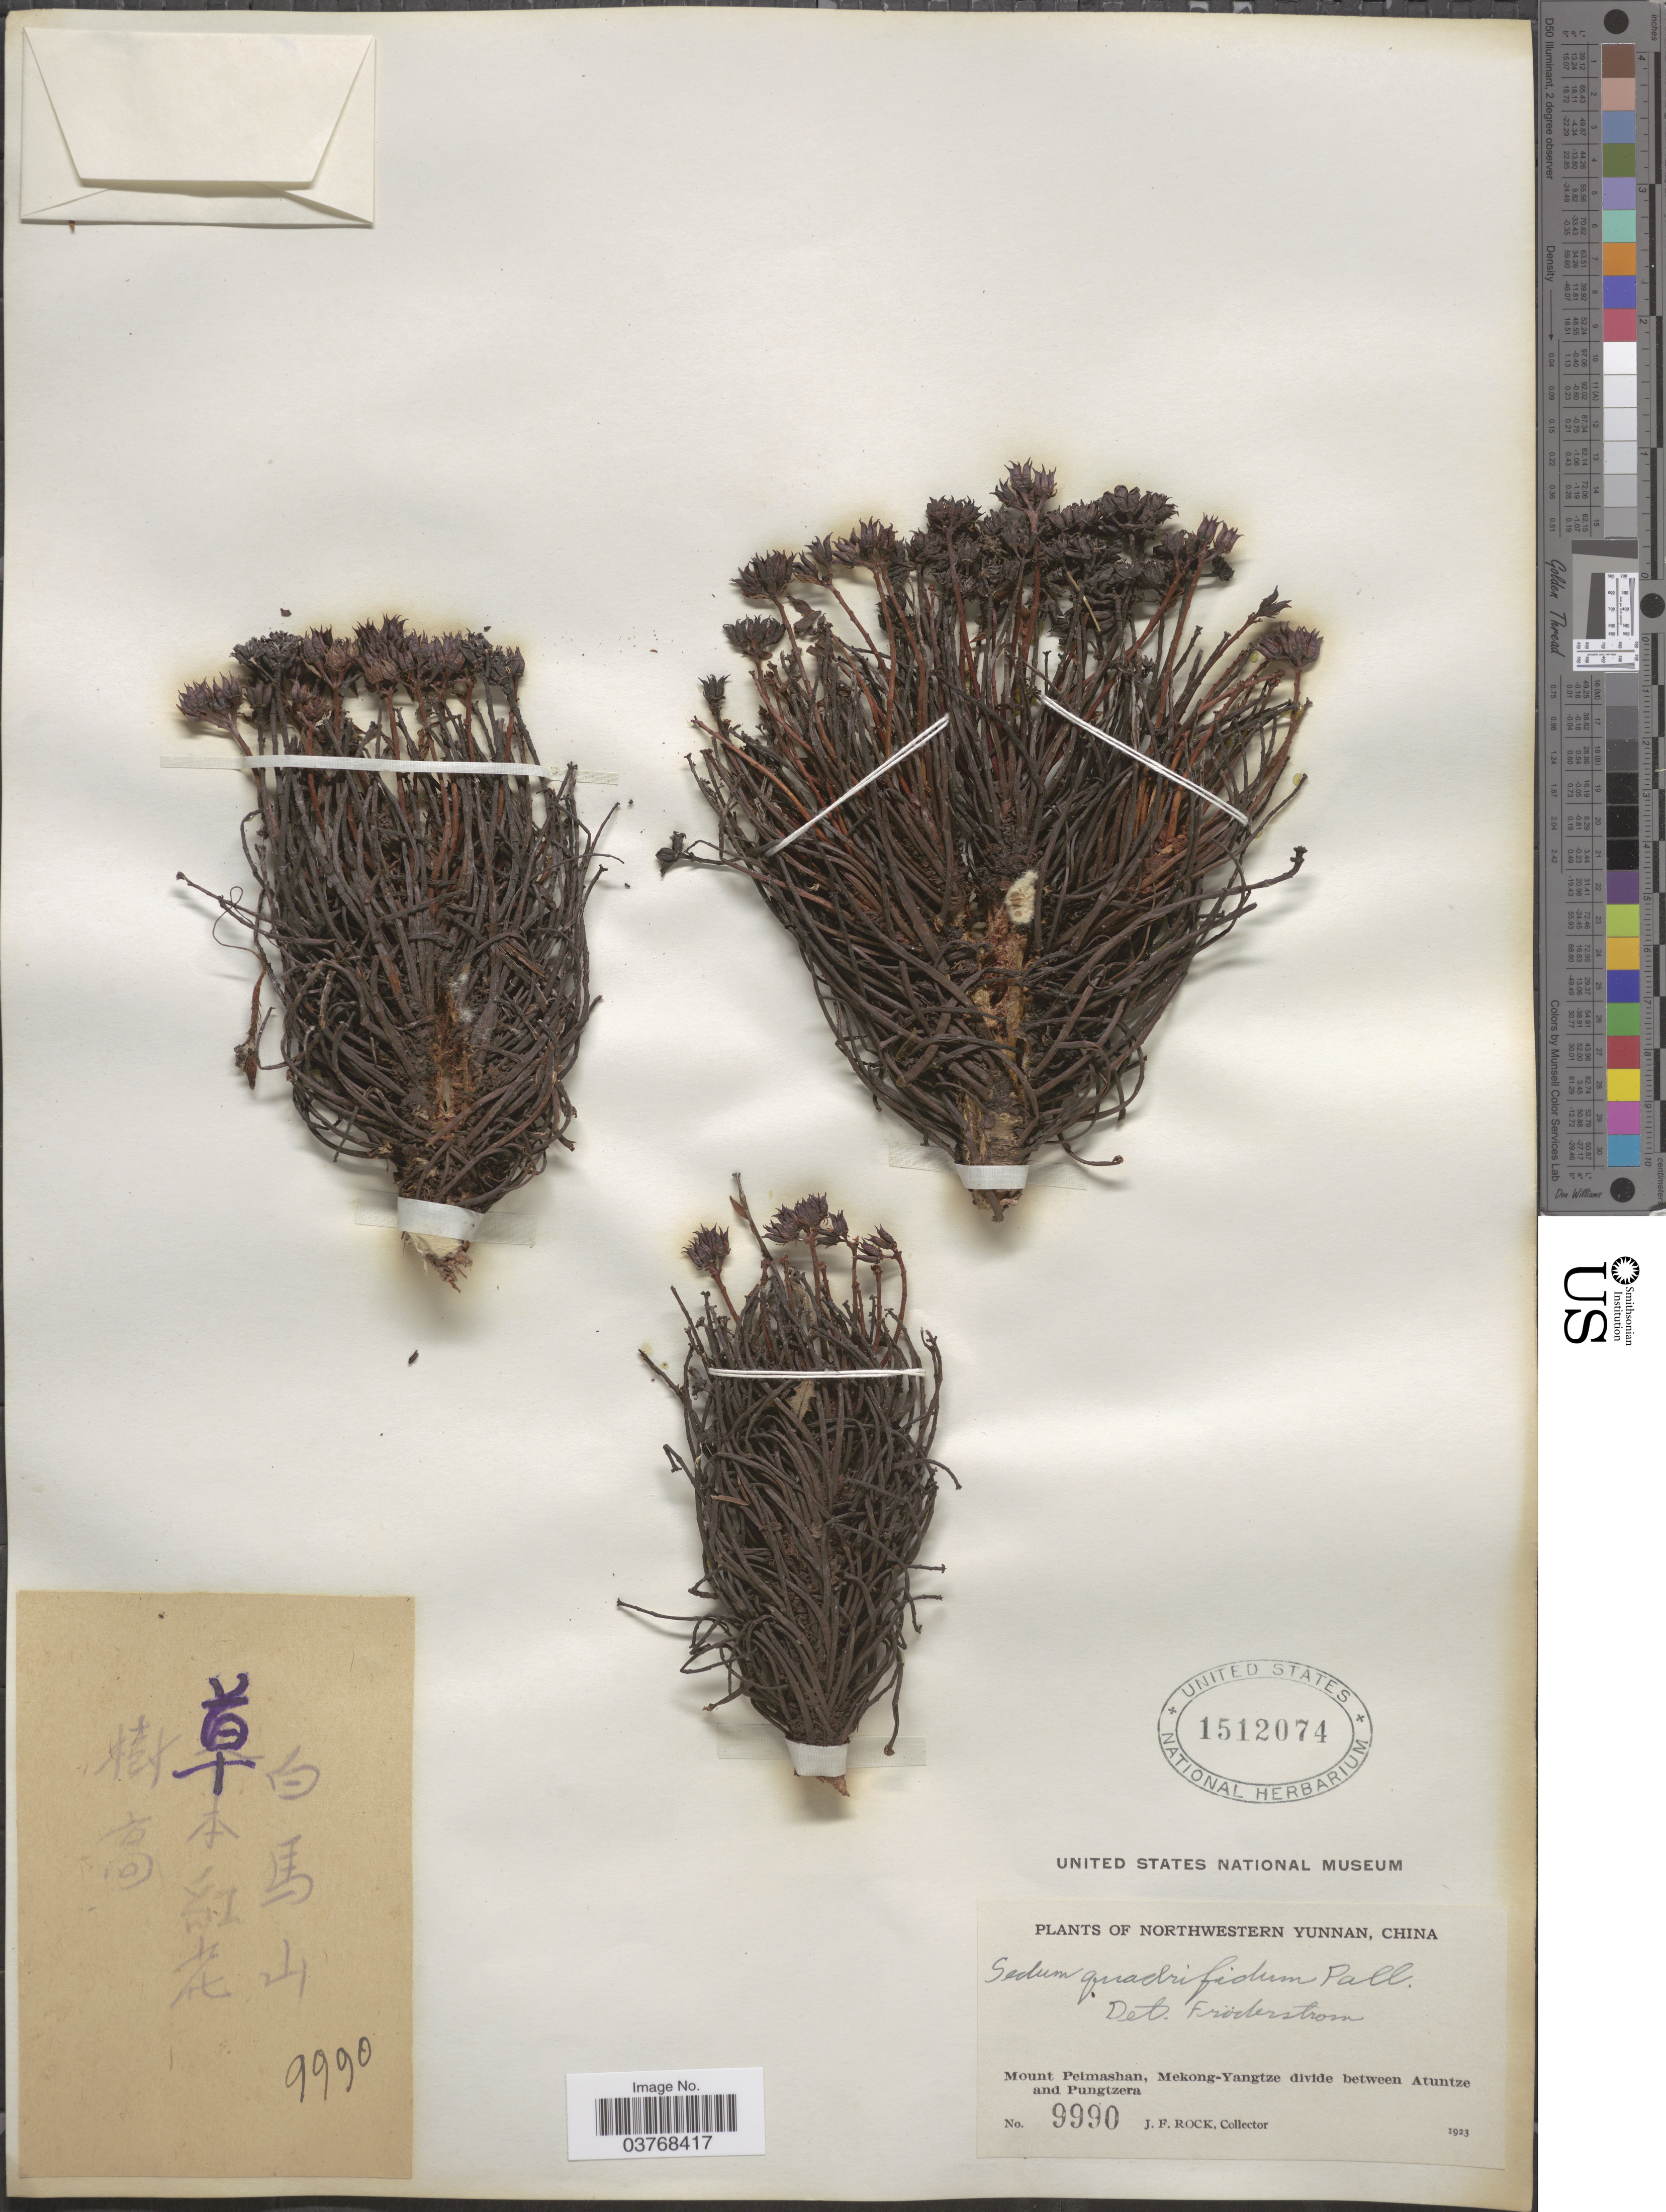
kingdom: Plantae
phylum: Tracheophyta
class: Magnoliopsida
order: Saxifragales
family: Crassulaceae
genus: Rhodiola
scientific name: Rhodiola quadrifida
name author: (Pall.) Fisch. & C.A. Mey.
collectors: J. Rock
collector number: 9990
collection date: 1923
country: China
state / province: Yunnan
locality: Northwestern Yunnan. Mount Peimashan, Mekong-Yangtze divide between Atuntze and Pungtzera.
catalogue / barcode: US 1512074